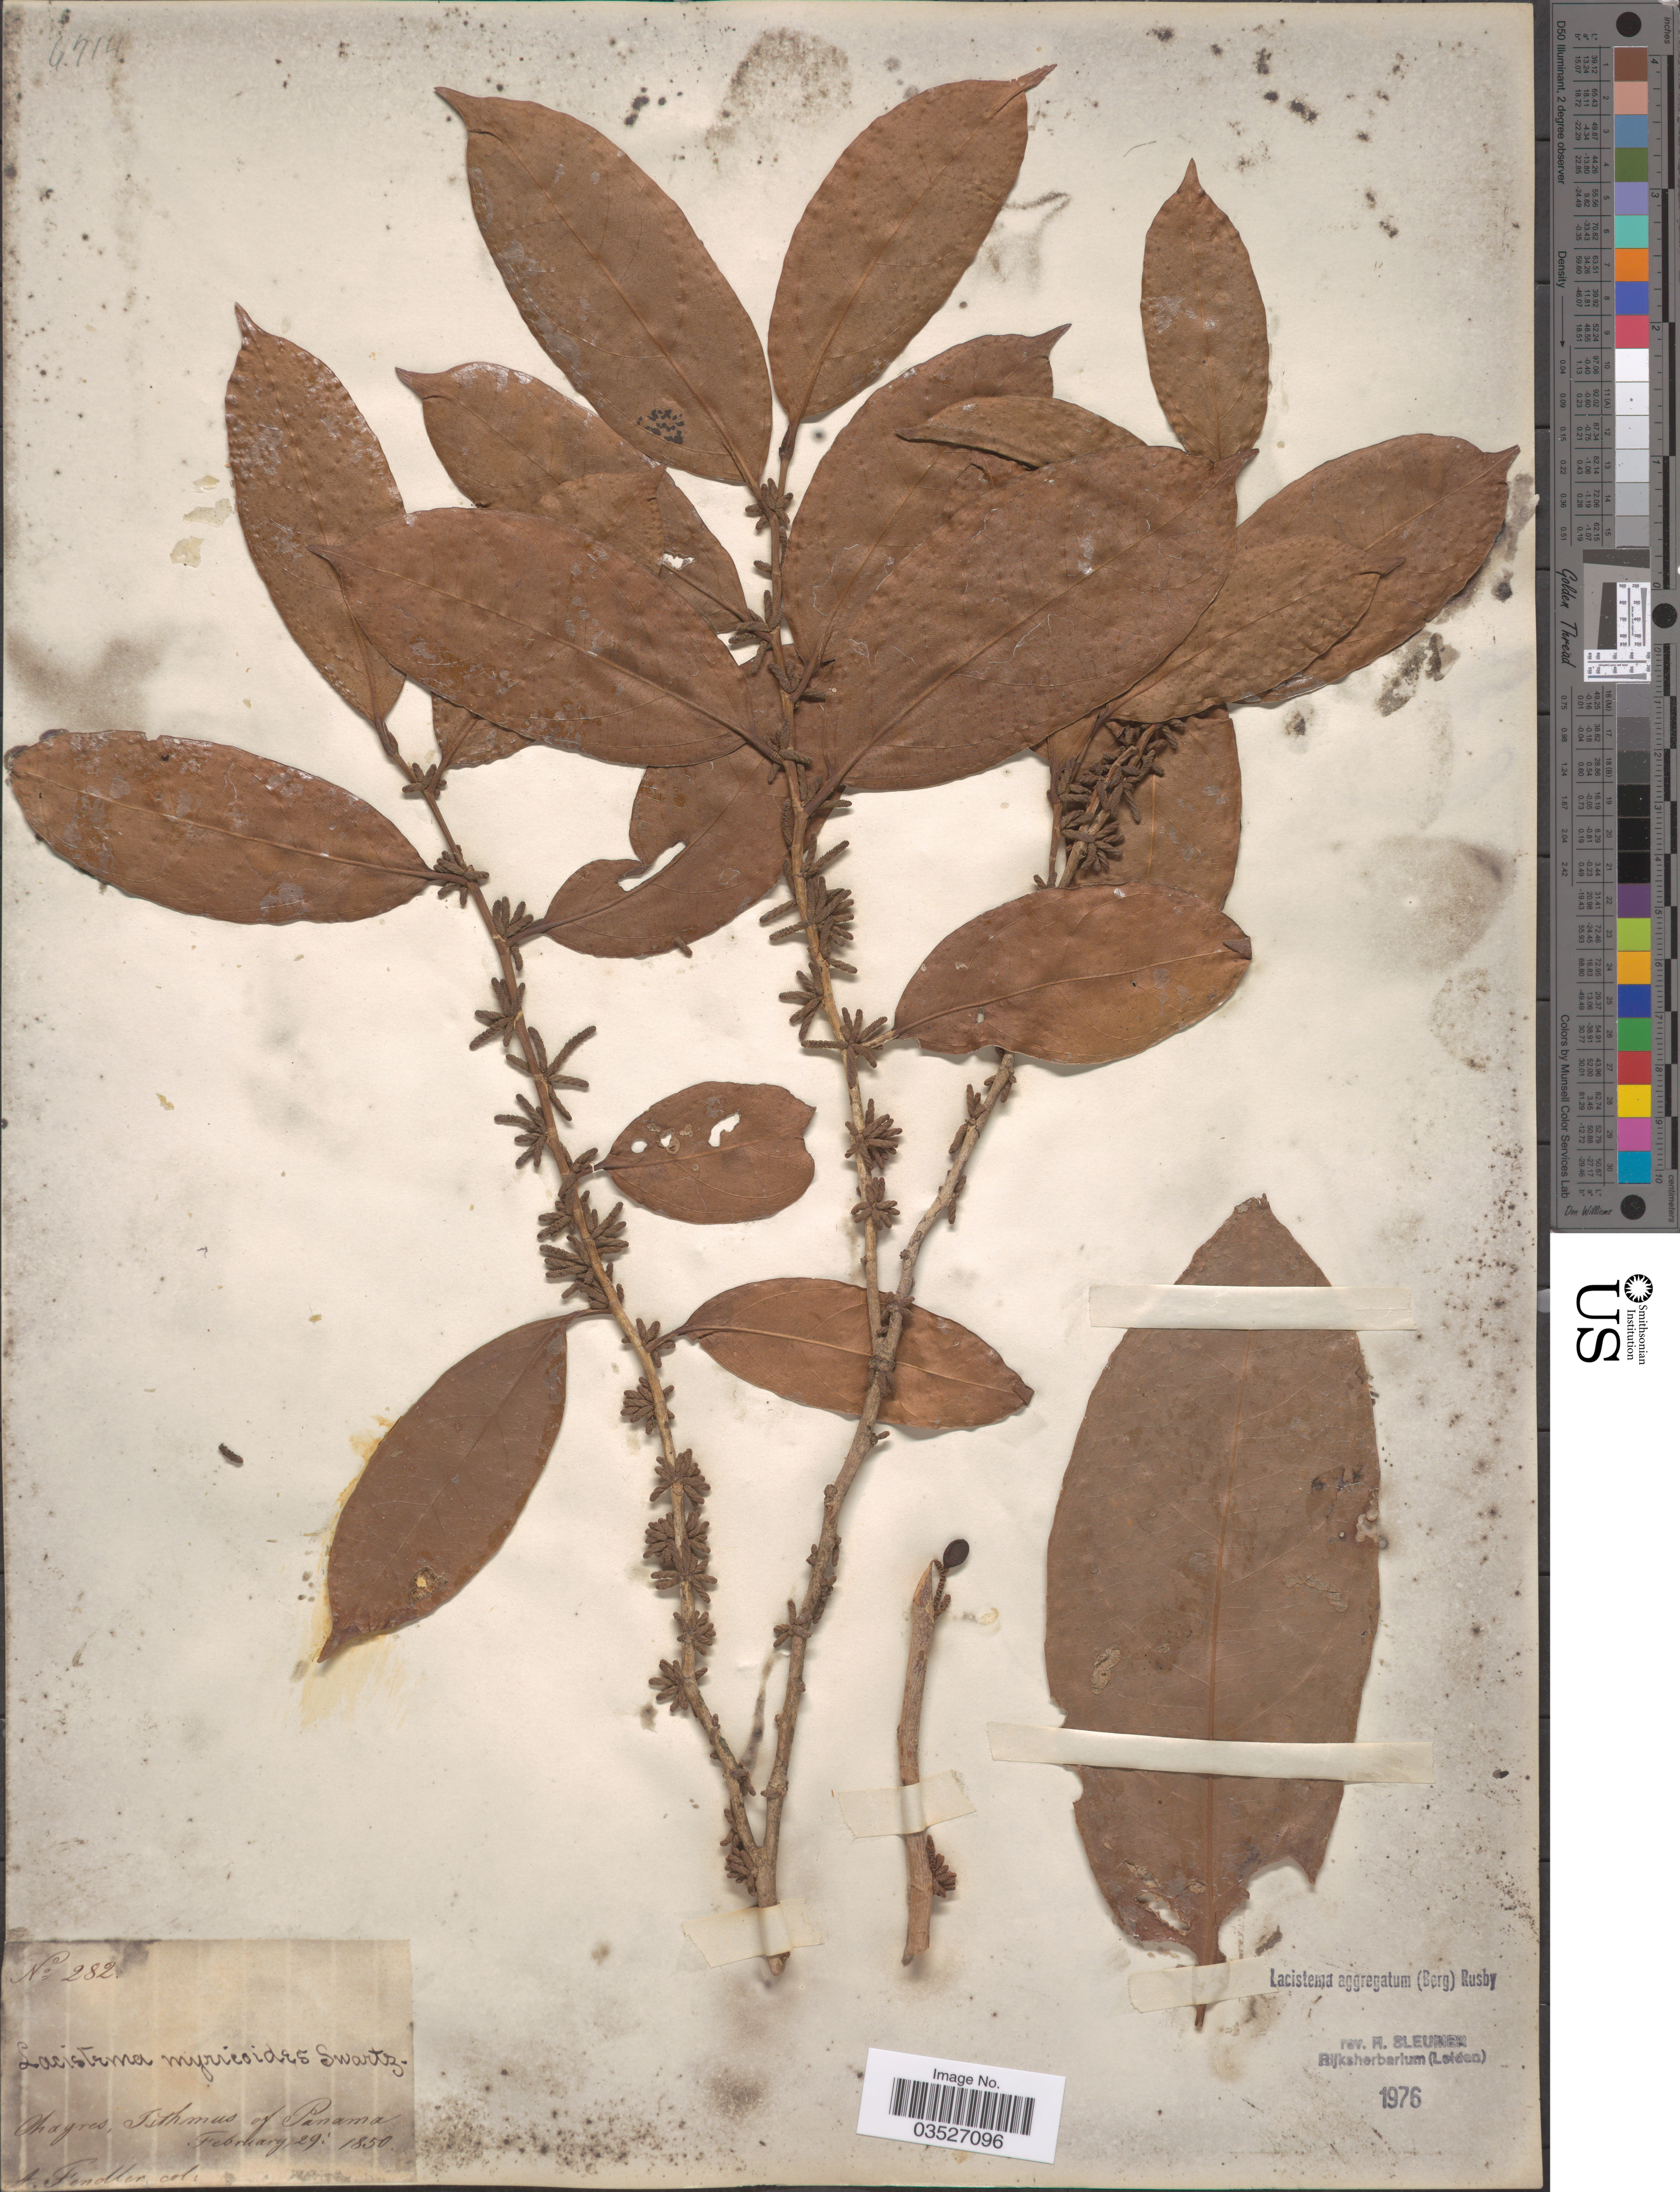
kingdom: Plantae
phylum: Tracheophyta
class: Magnoliopsida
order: Malpighiales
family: Lacistemataceae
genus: Lacistema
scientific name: Lacistema aggregatum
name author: (P.J. Bergius) Rusby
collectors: A. Fendler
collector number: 282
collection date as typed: Transcribed d/m/y: 29/2/1850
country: Panama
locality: Chagres, Isthmus of Panama.